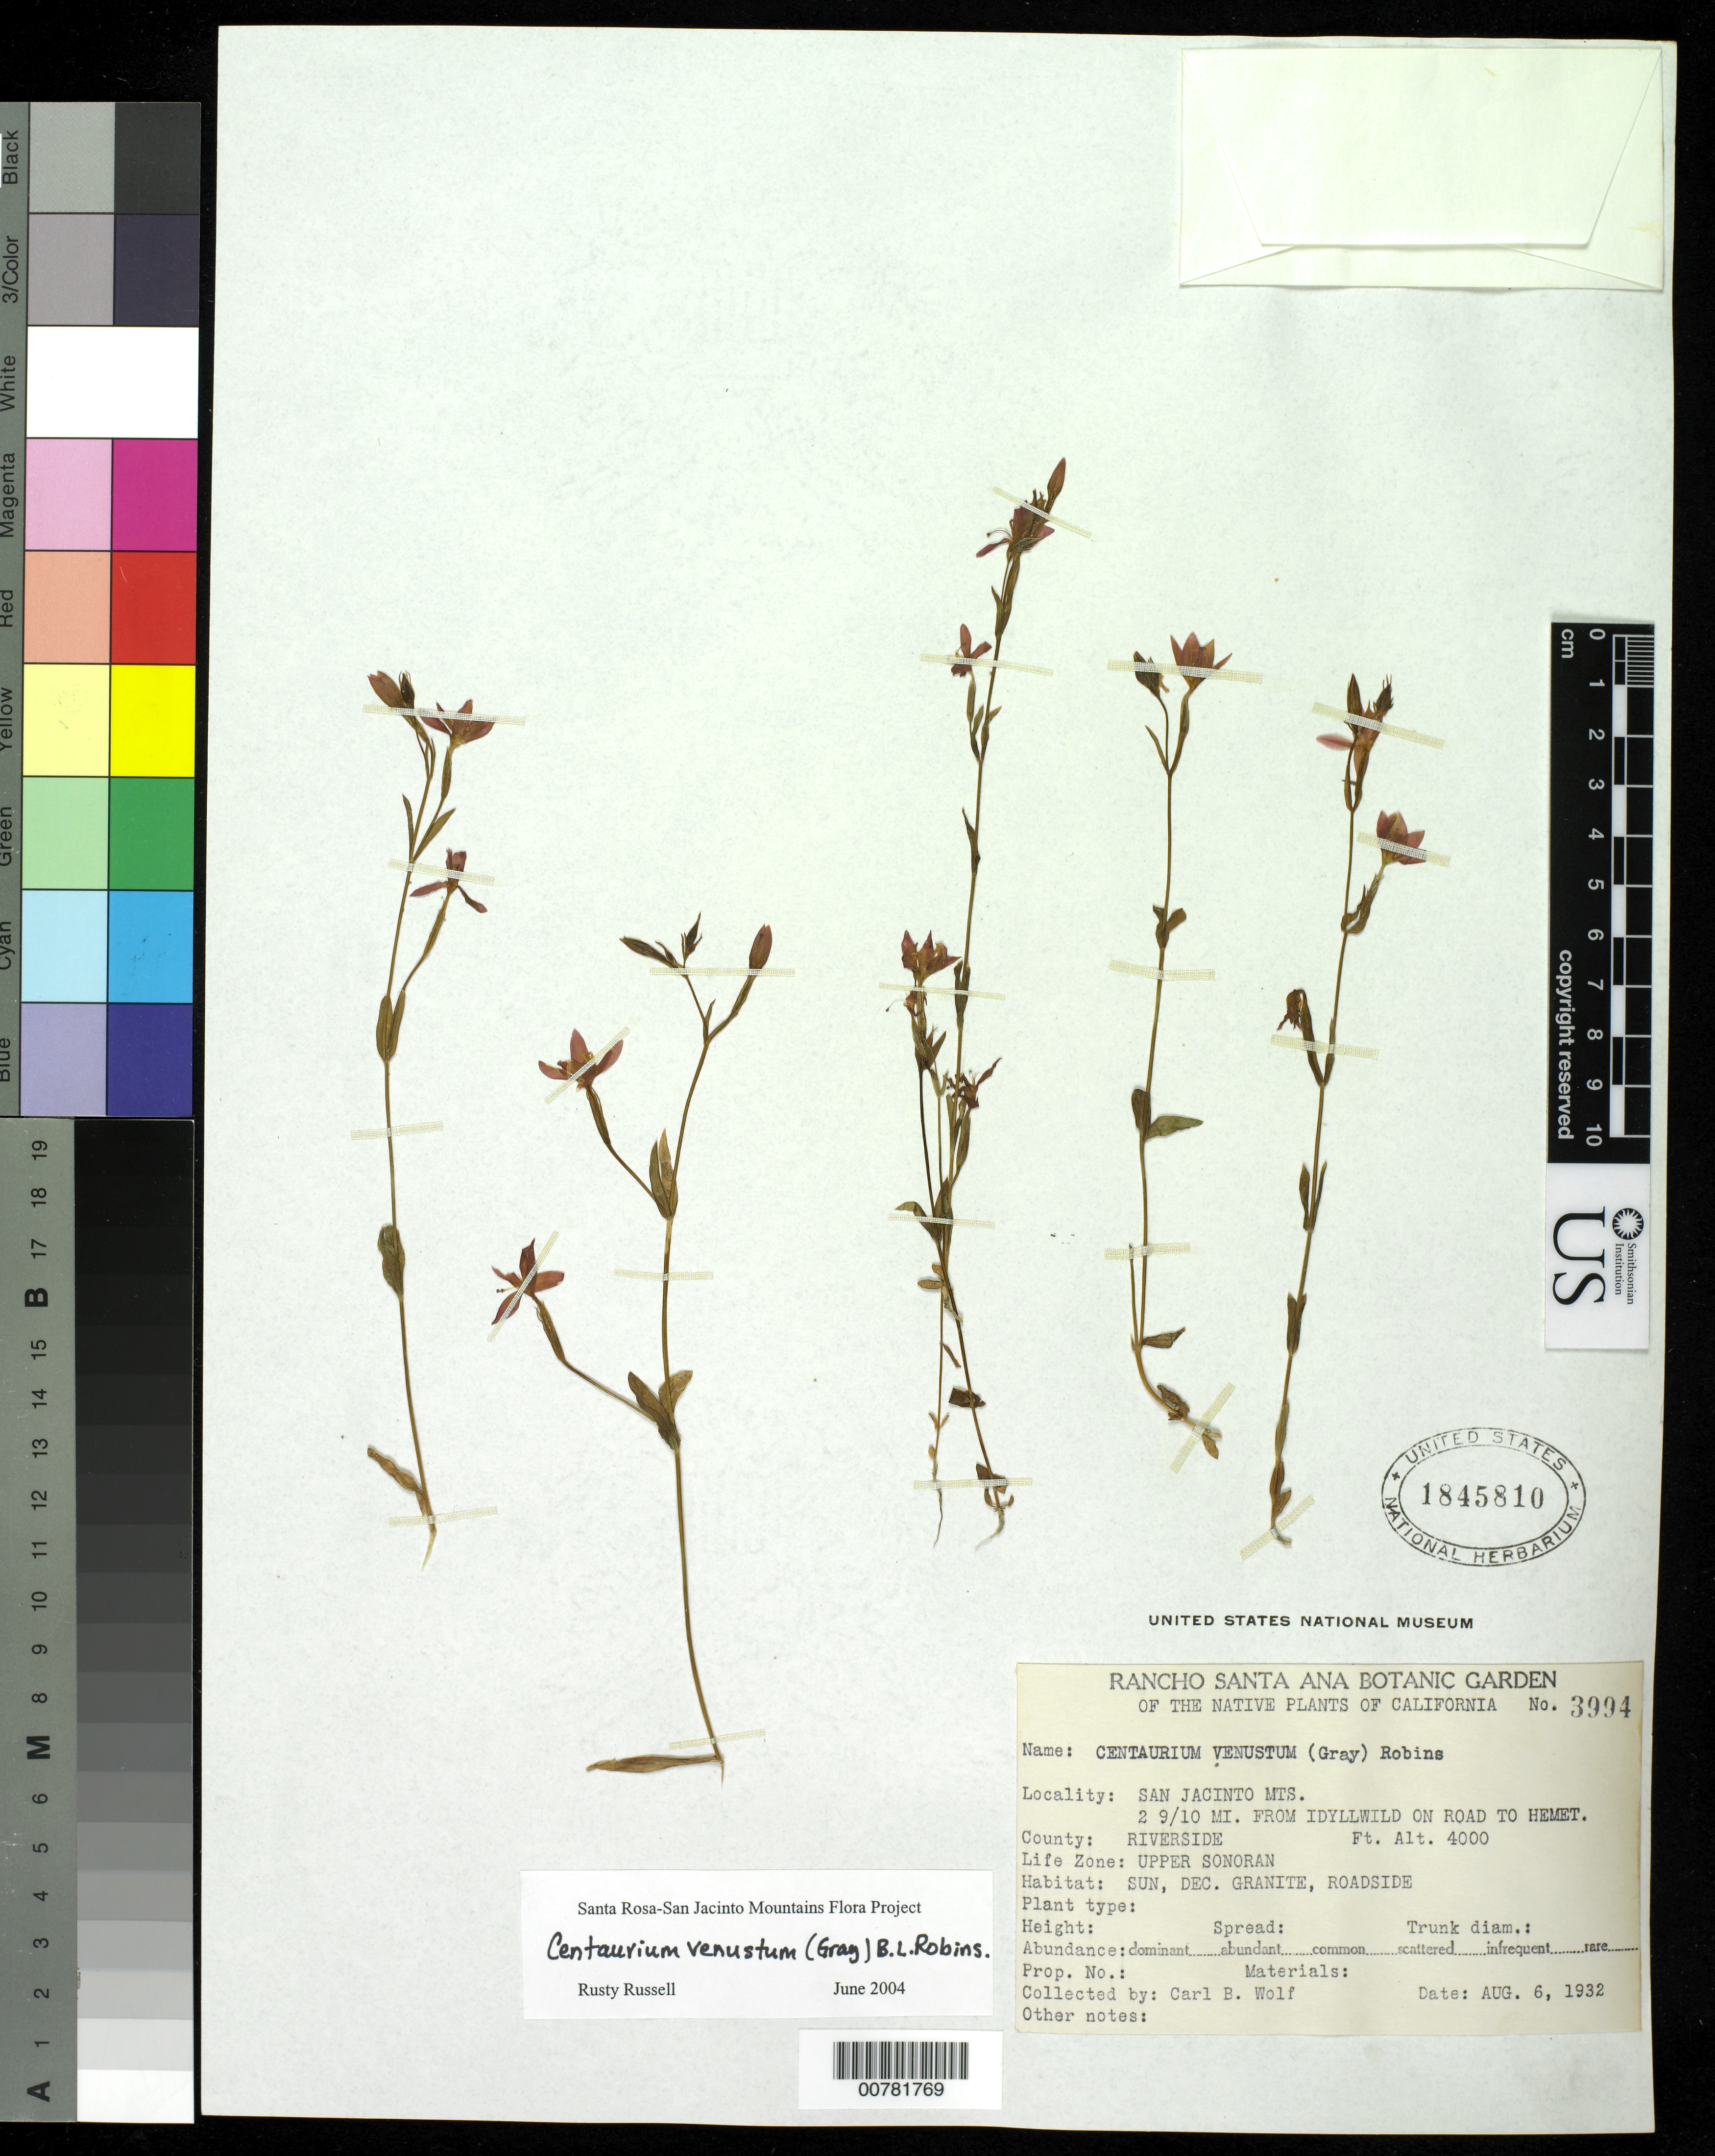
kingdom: Plantae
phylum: Tracheophyta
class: Magnoliopsida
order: Gentianales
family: Gentianaceae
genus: Centaurium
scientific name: Centaurium venustum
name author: (A. Gray) B.L. Rob.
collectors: H. M. Hall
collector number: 752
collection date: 1897-07-29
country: United States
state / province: California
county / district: Riverside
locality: San Jacinto Mt., Cal.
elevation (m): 1372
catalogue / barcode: US 314569